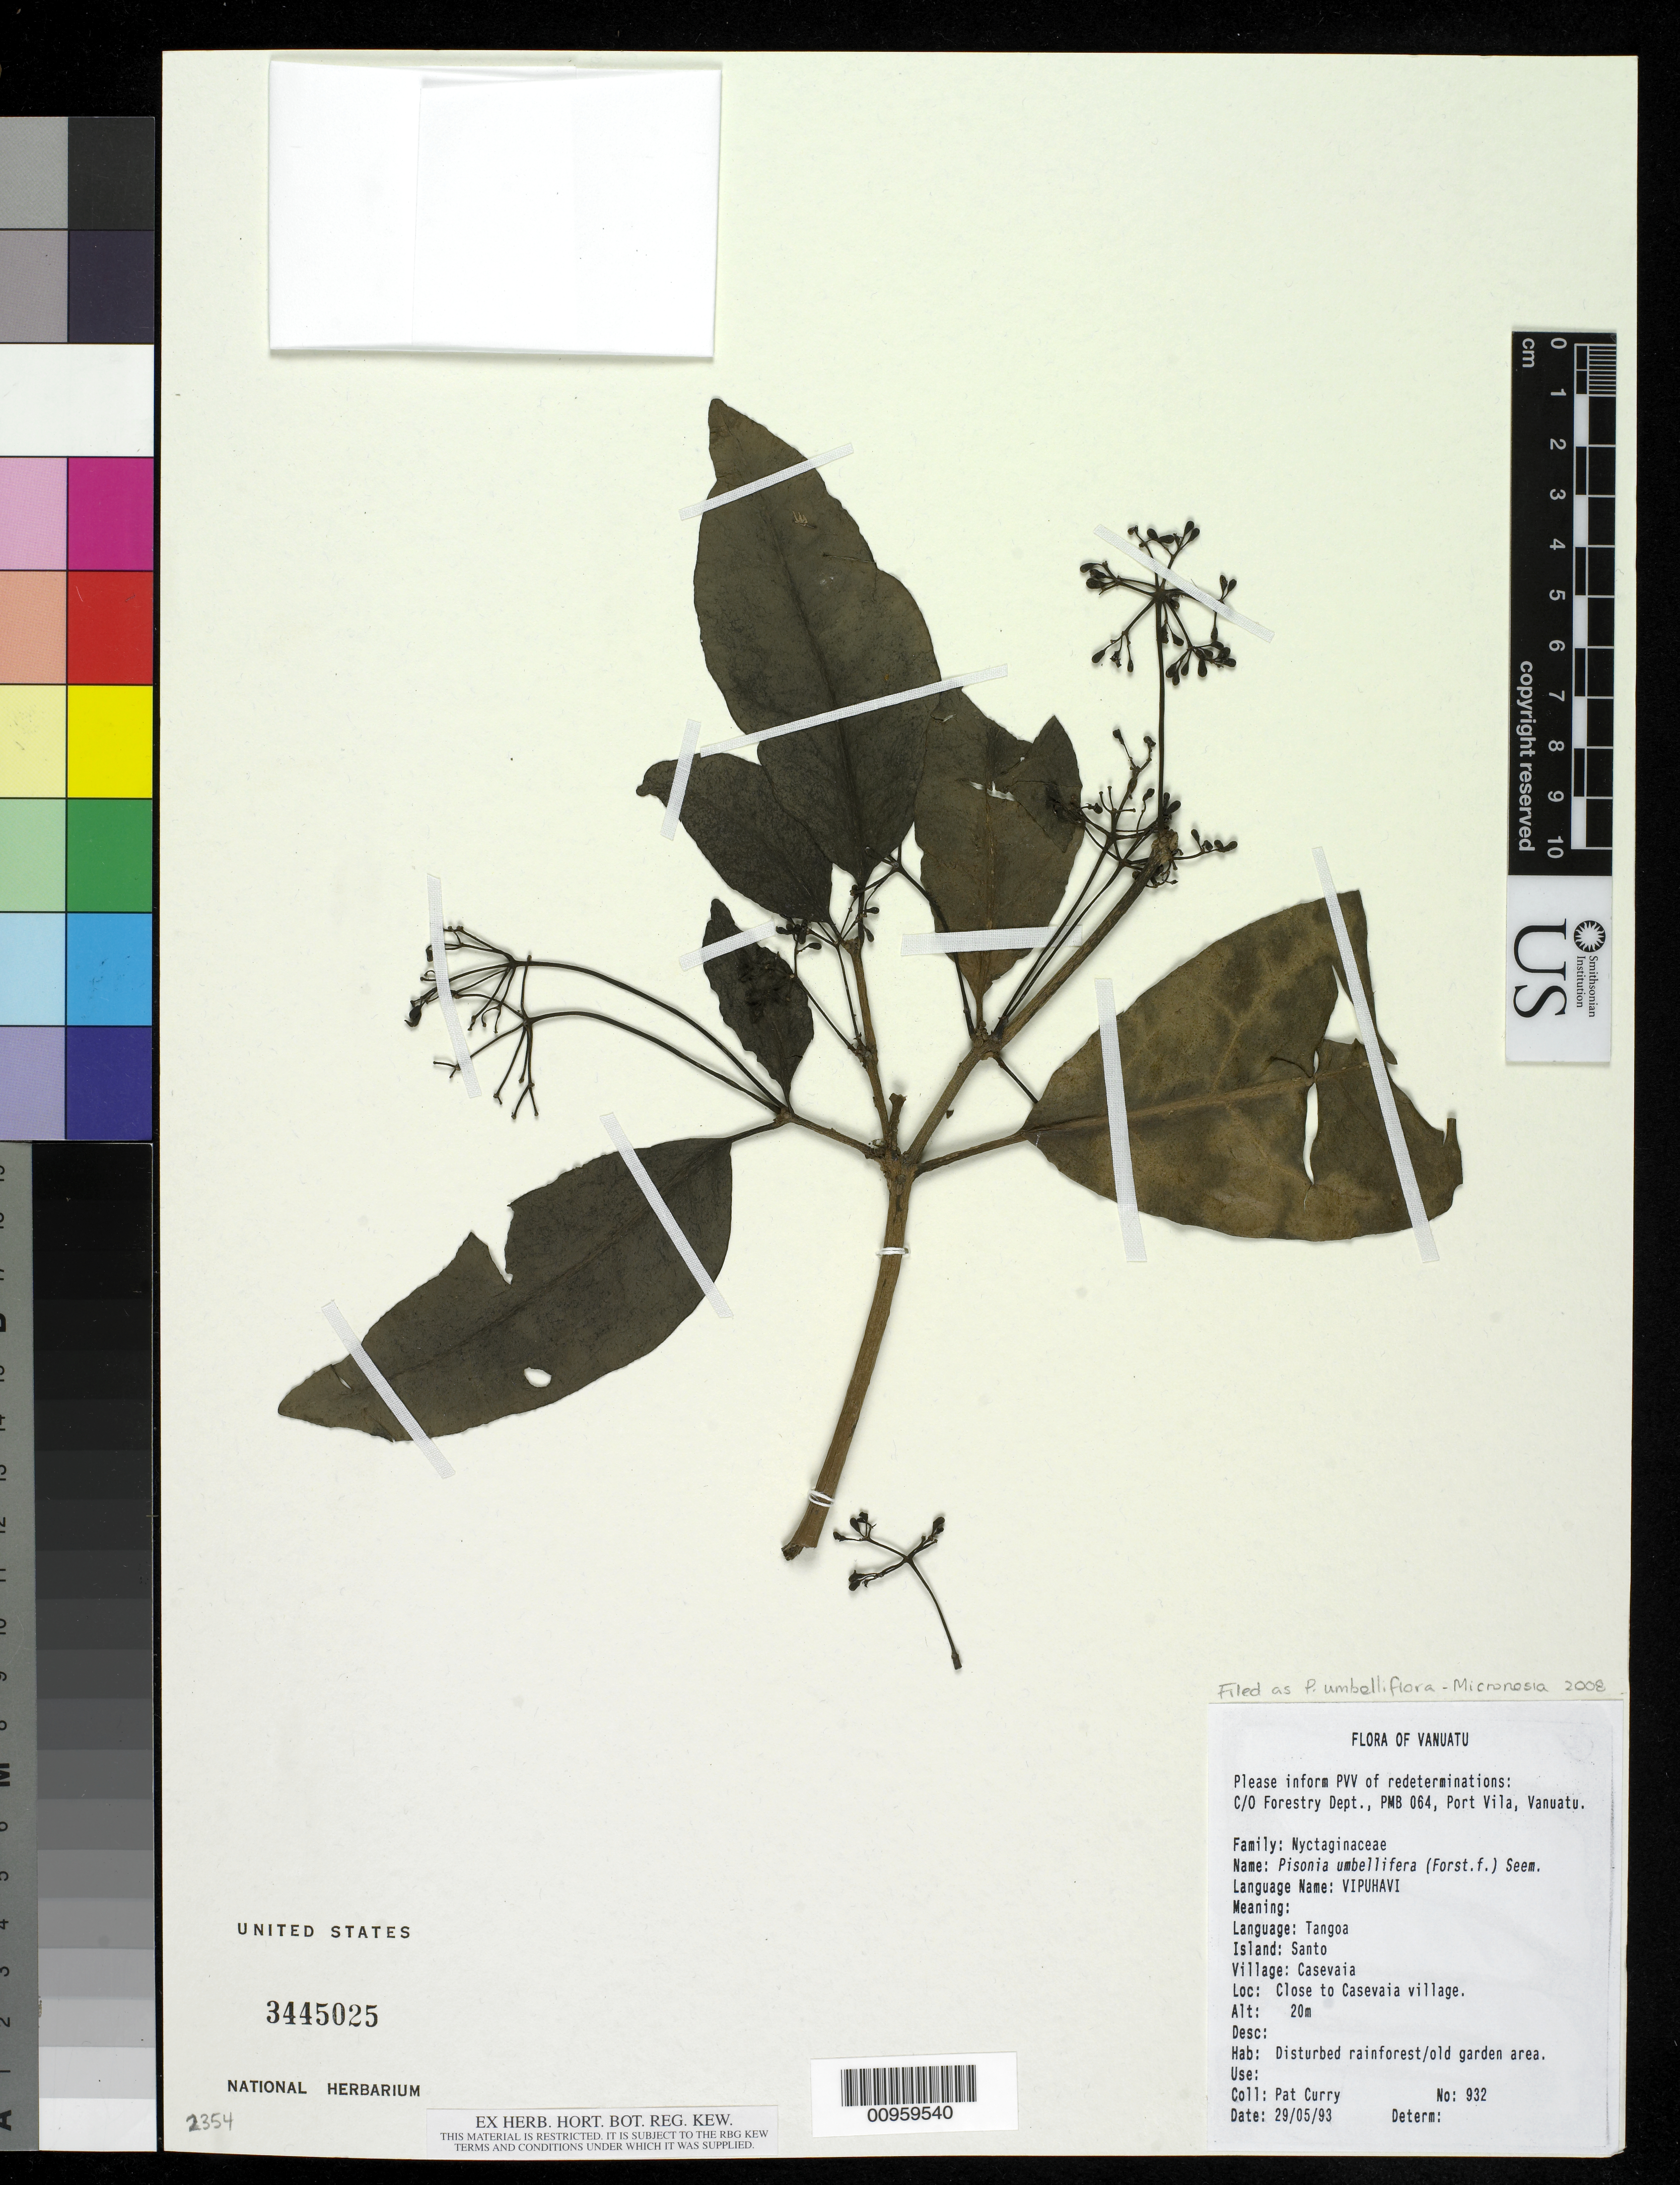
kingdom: Plantae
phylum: Tracheophyta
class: Magnoliopsida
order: Caryophyllales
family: Nyctaginaceae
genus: Ceodes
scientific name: Ceodes umbellifera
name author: J.R. Forst. & G. Forst.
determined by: Wagner, W. L., (BOT), Smithsonian Institution - National Museum of Natural History (UNITED STATES)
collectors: P. Curry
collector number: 932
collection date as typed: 29 May 1993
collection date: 1993-05-29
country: Vanuatu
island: Espiritu Santo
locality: Close to Casevaia village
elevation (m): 20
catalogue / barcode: US 3445025